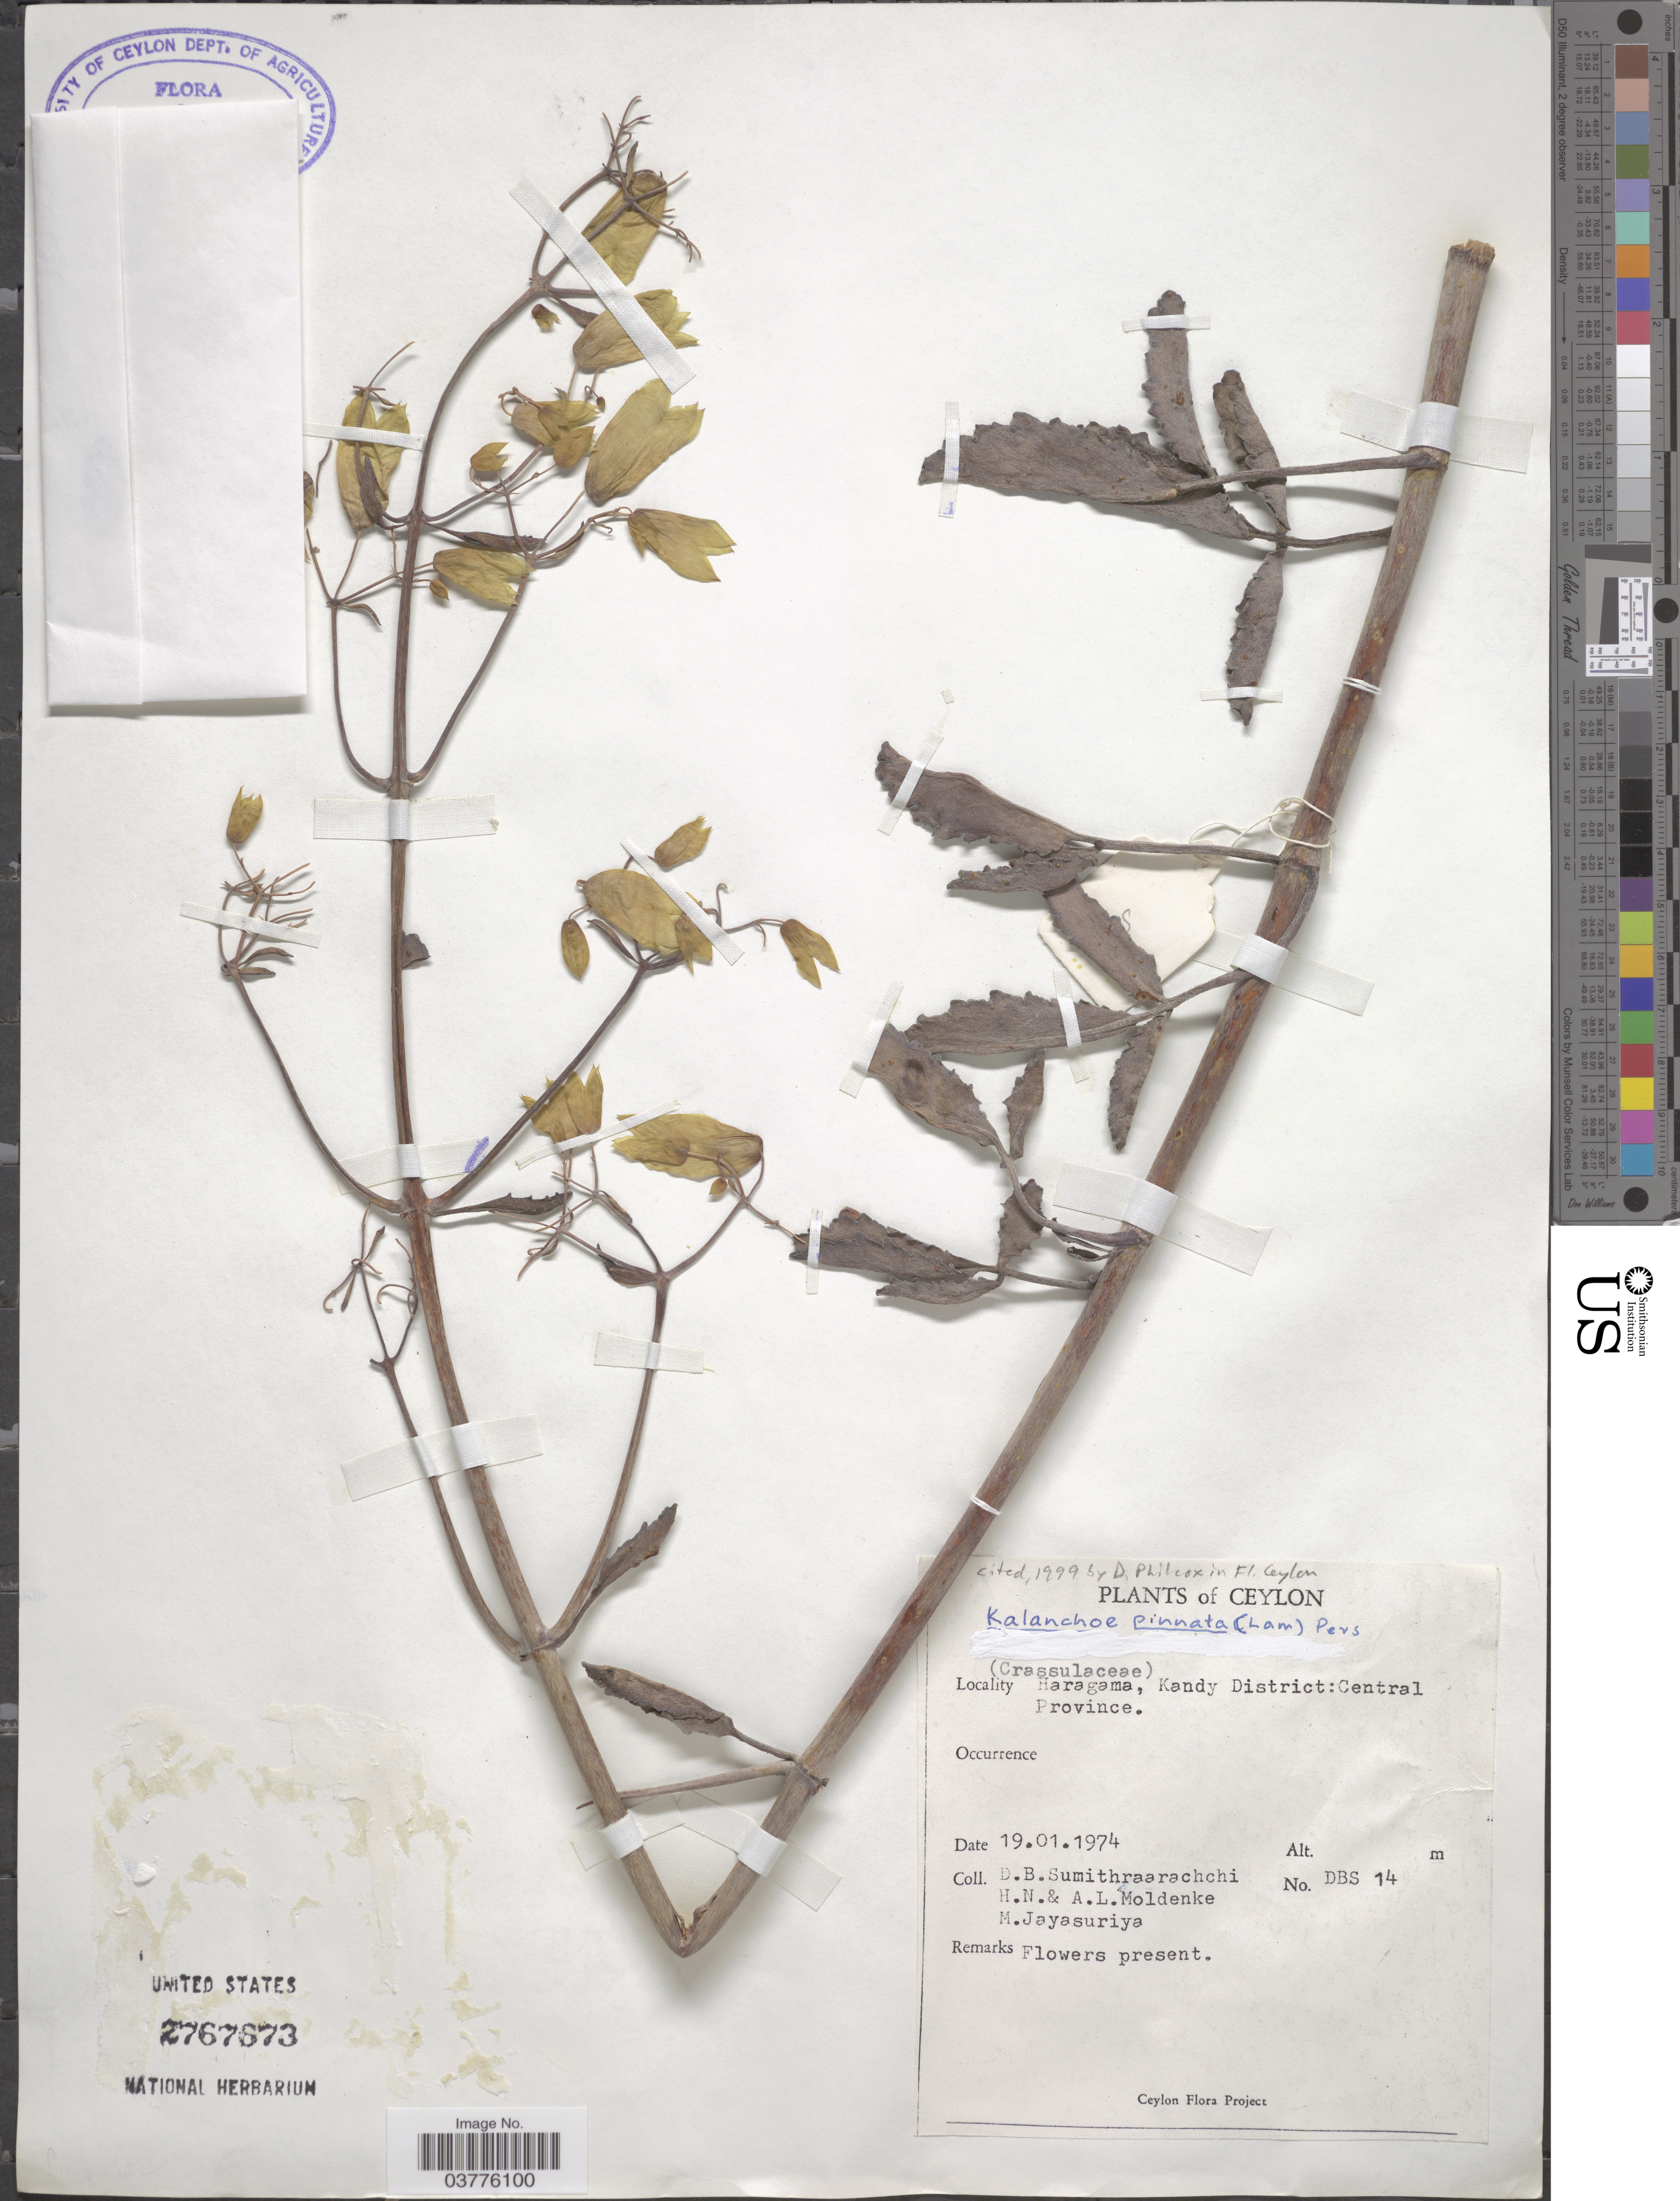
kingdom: Plantae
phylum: Tracheophyta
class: Magnoliopsida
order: Saxifragales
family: Crassulaceae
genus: Kalanchoe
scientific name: Kalanchoe pinnata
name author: (Lam.) Pers.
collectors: D. B. Sumithraarachchi, H. N. Moldenke, A. L. Moldenke & M. Jayasuriya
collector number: DBS14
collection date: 1974-01-19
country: Sri Lanka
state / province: Central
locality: Ceylon. Haragama, Kandy District.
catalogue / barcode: US 2767673